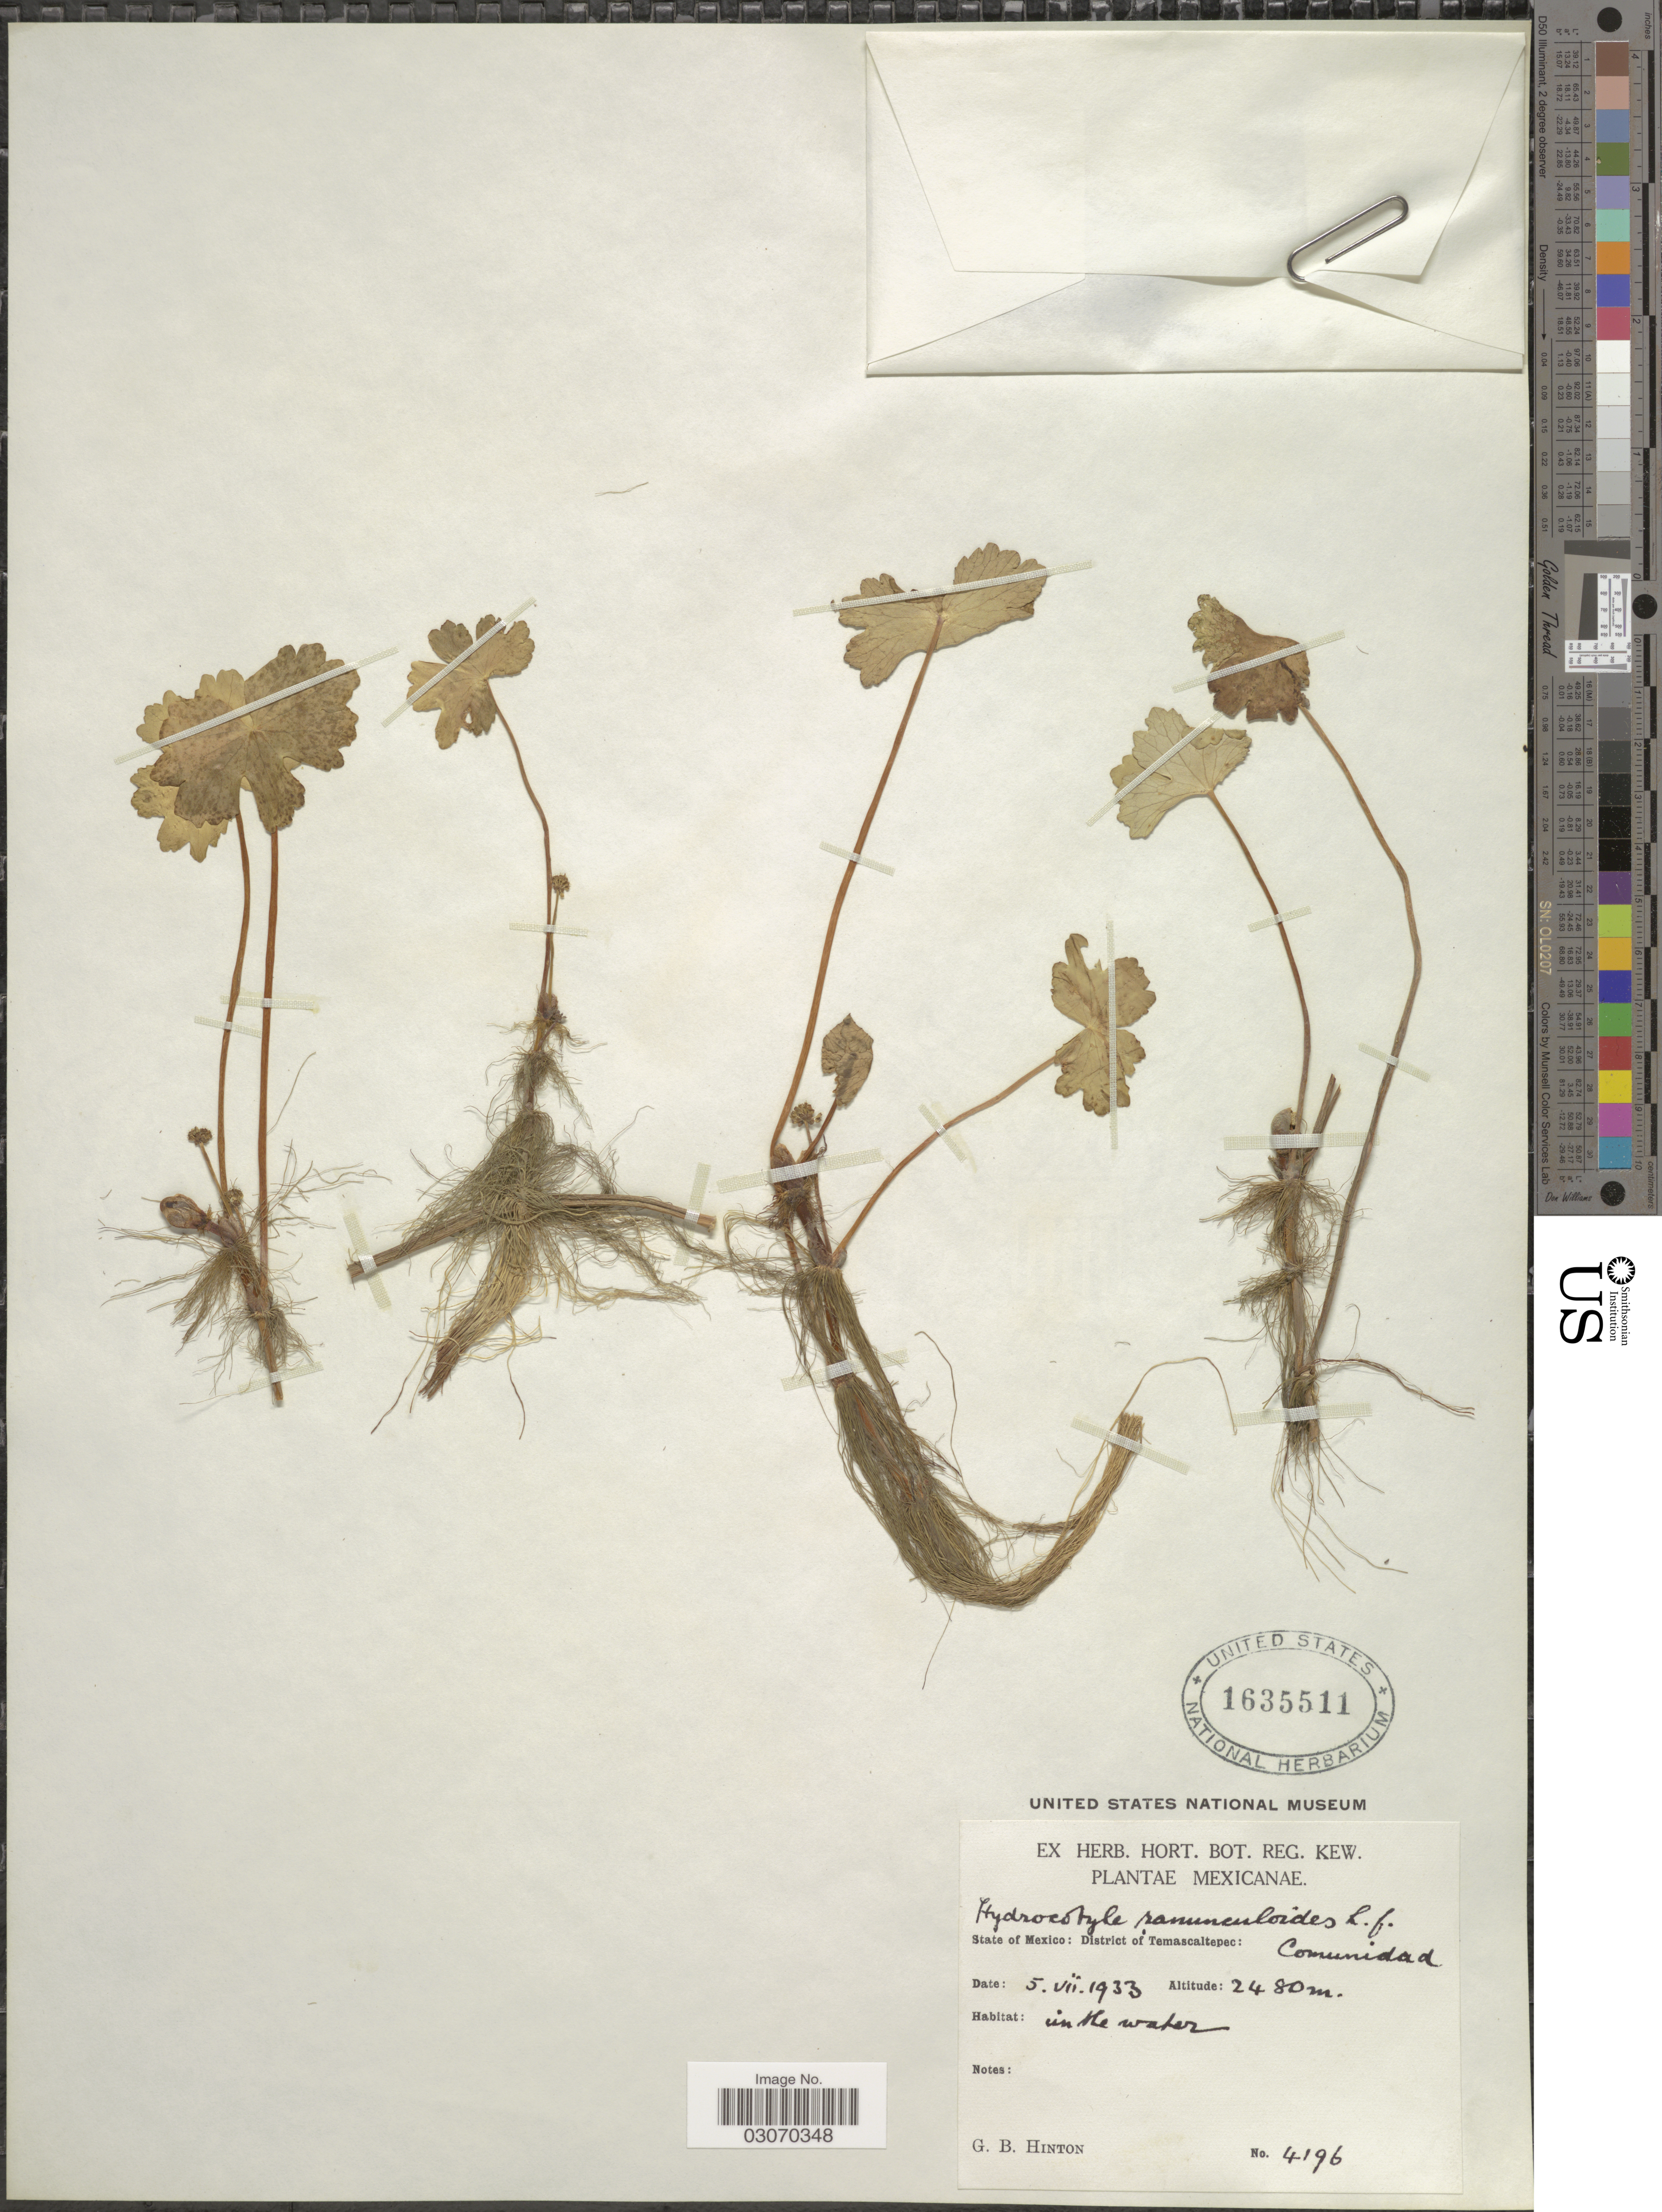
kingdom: Plantae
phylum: Tracheophyta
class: Magnoliopsida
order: Apiales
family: Araliaceae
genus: Hydrocotyle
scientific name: Hydrocotyle ranunculoides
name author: L. f.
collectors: G. B. Hinton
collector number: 4196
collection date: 1933-07-05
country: Mexico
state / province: México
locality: District of Temascaltepec: Comunidad.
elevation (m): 2480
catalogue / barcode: US 1635511